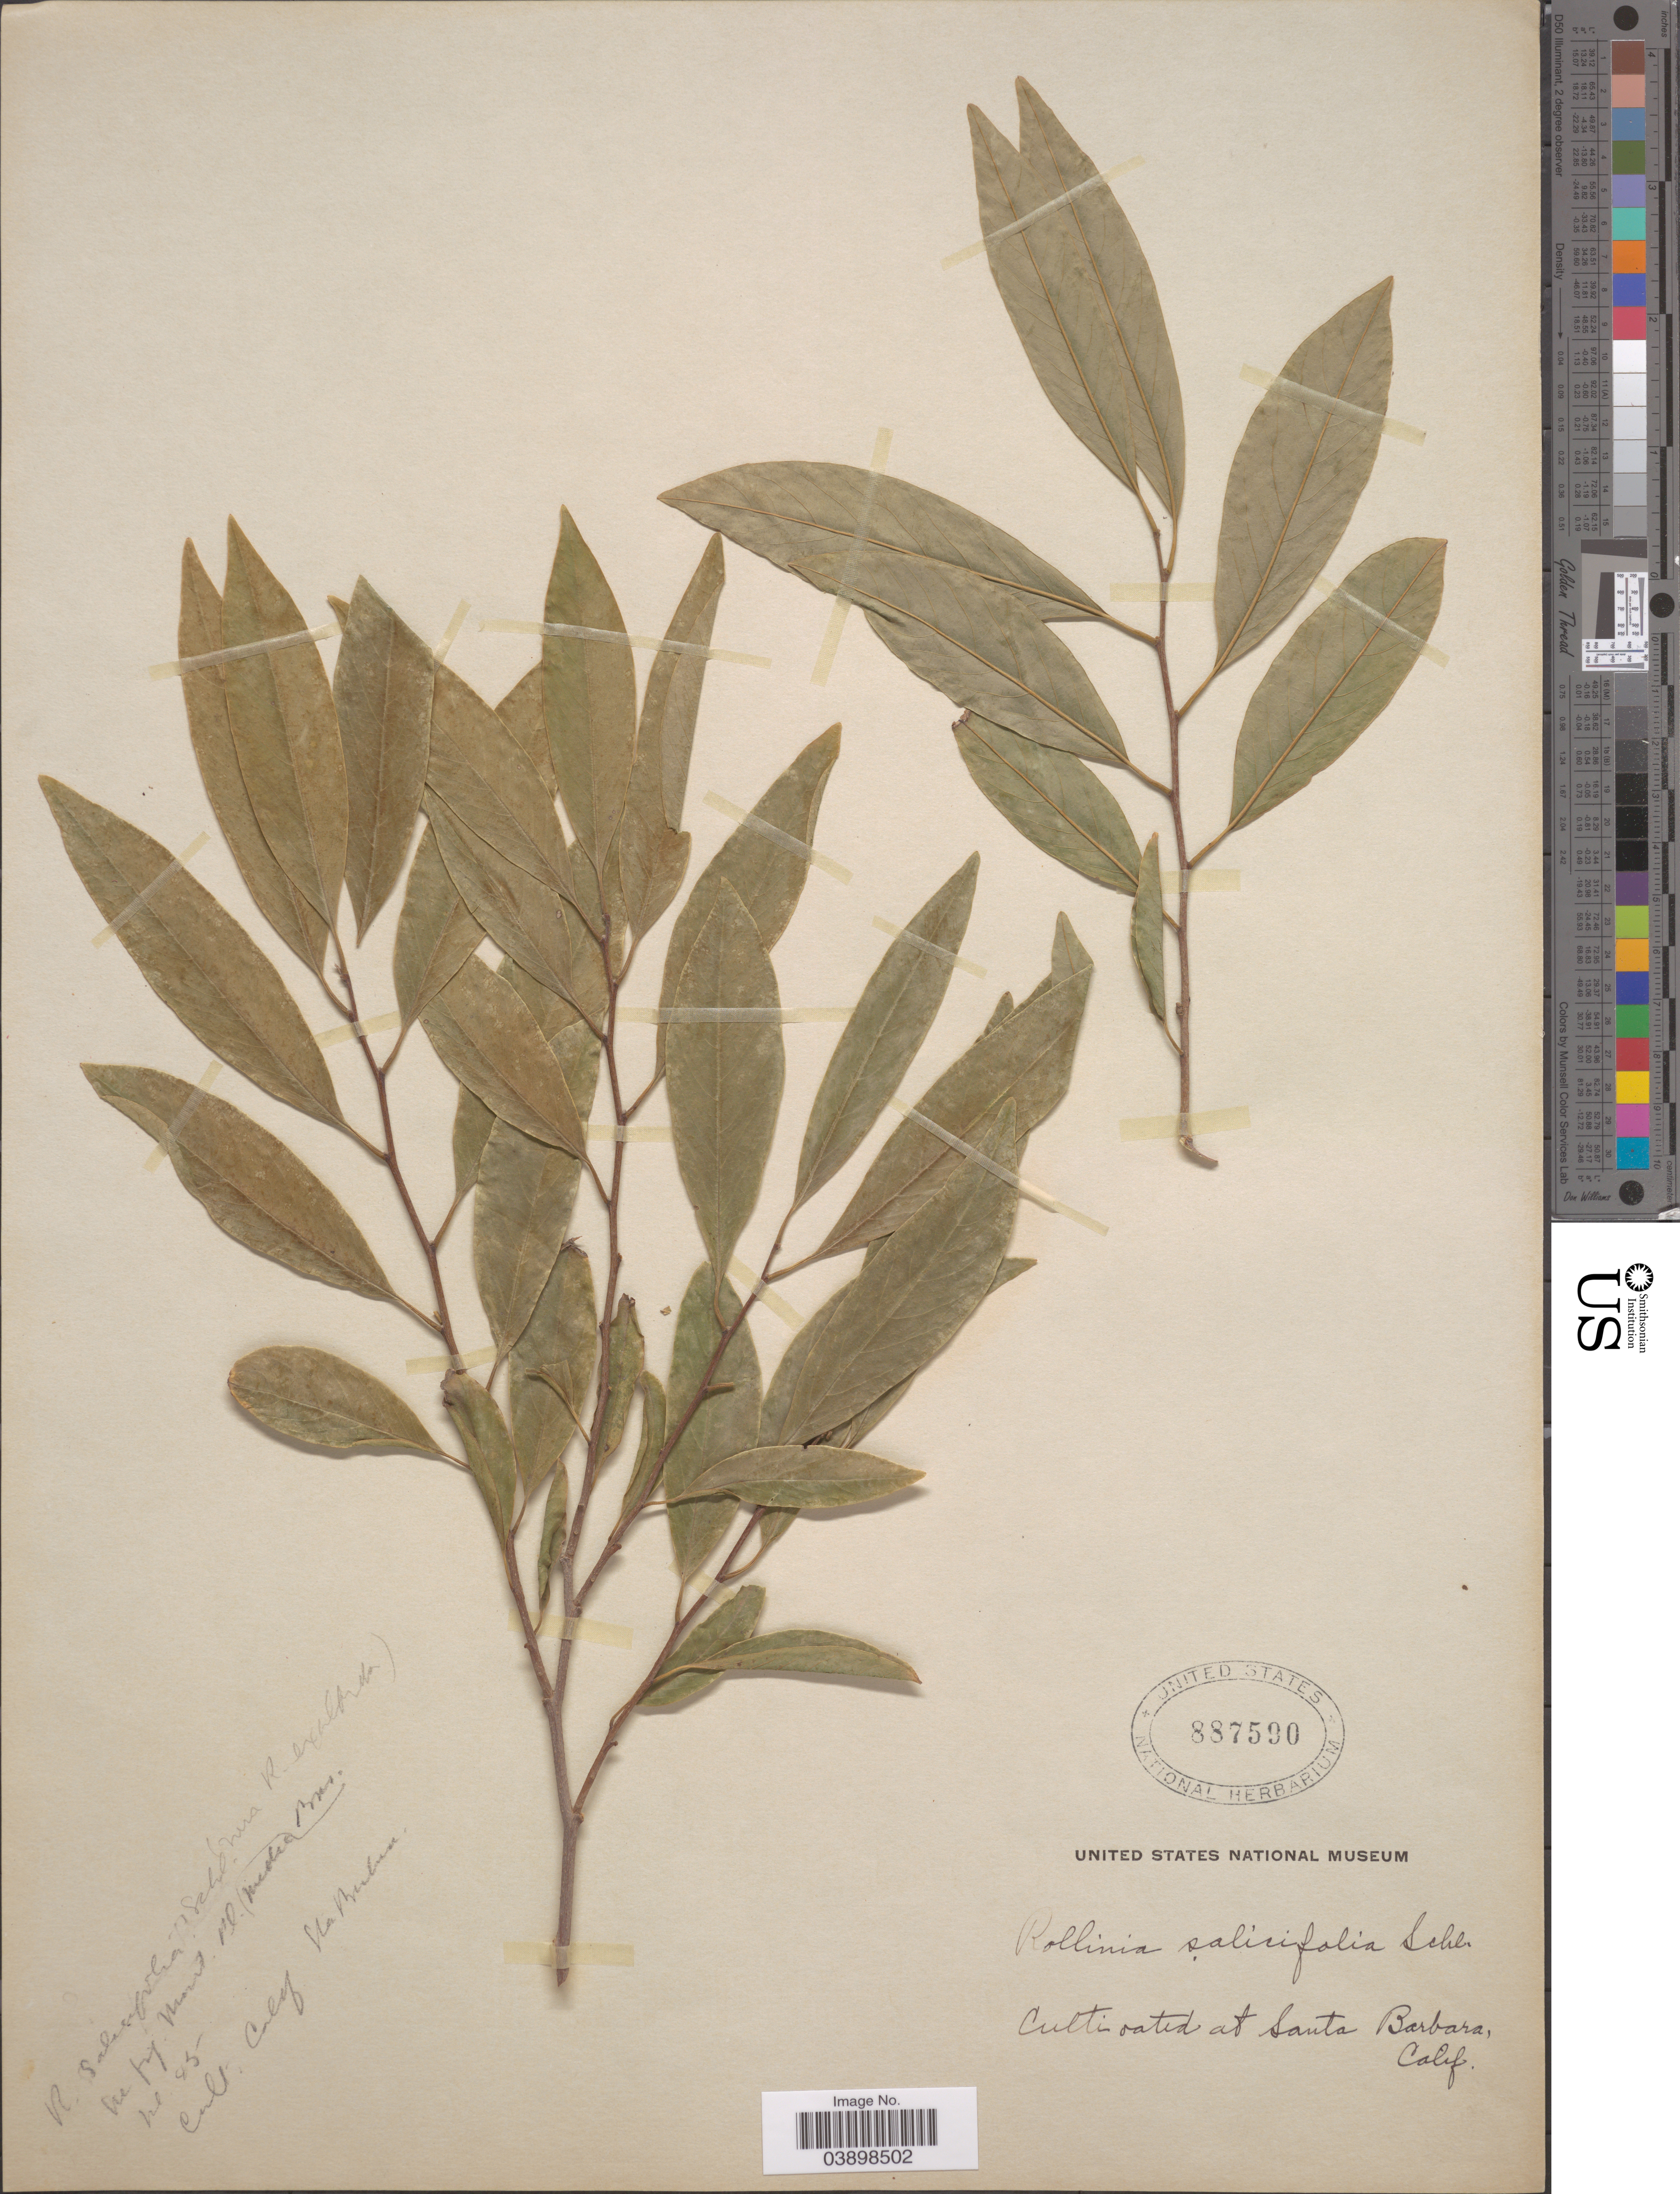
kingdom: Plantae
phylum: Tracheophyta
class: Magnoliopsida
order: Magnoliales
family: Annonaceae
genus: Annona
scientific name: Annona salicifolia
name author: R.E. Fr.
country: United States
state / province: California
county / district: Santa Barbara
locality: Santa Barbara.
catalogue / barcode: US 887590